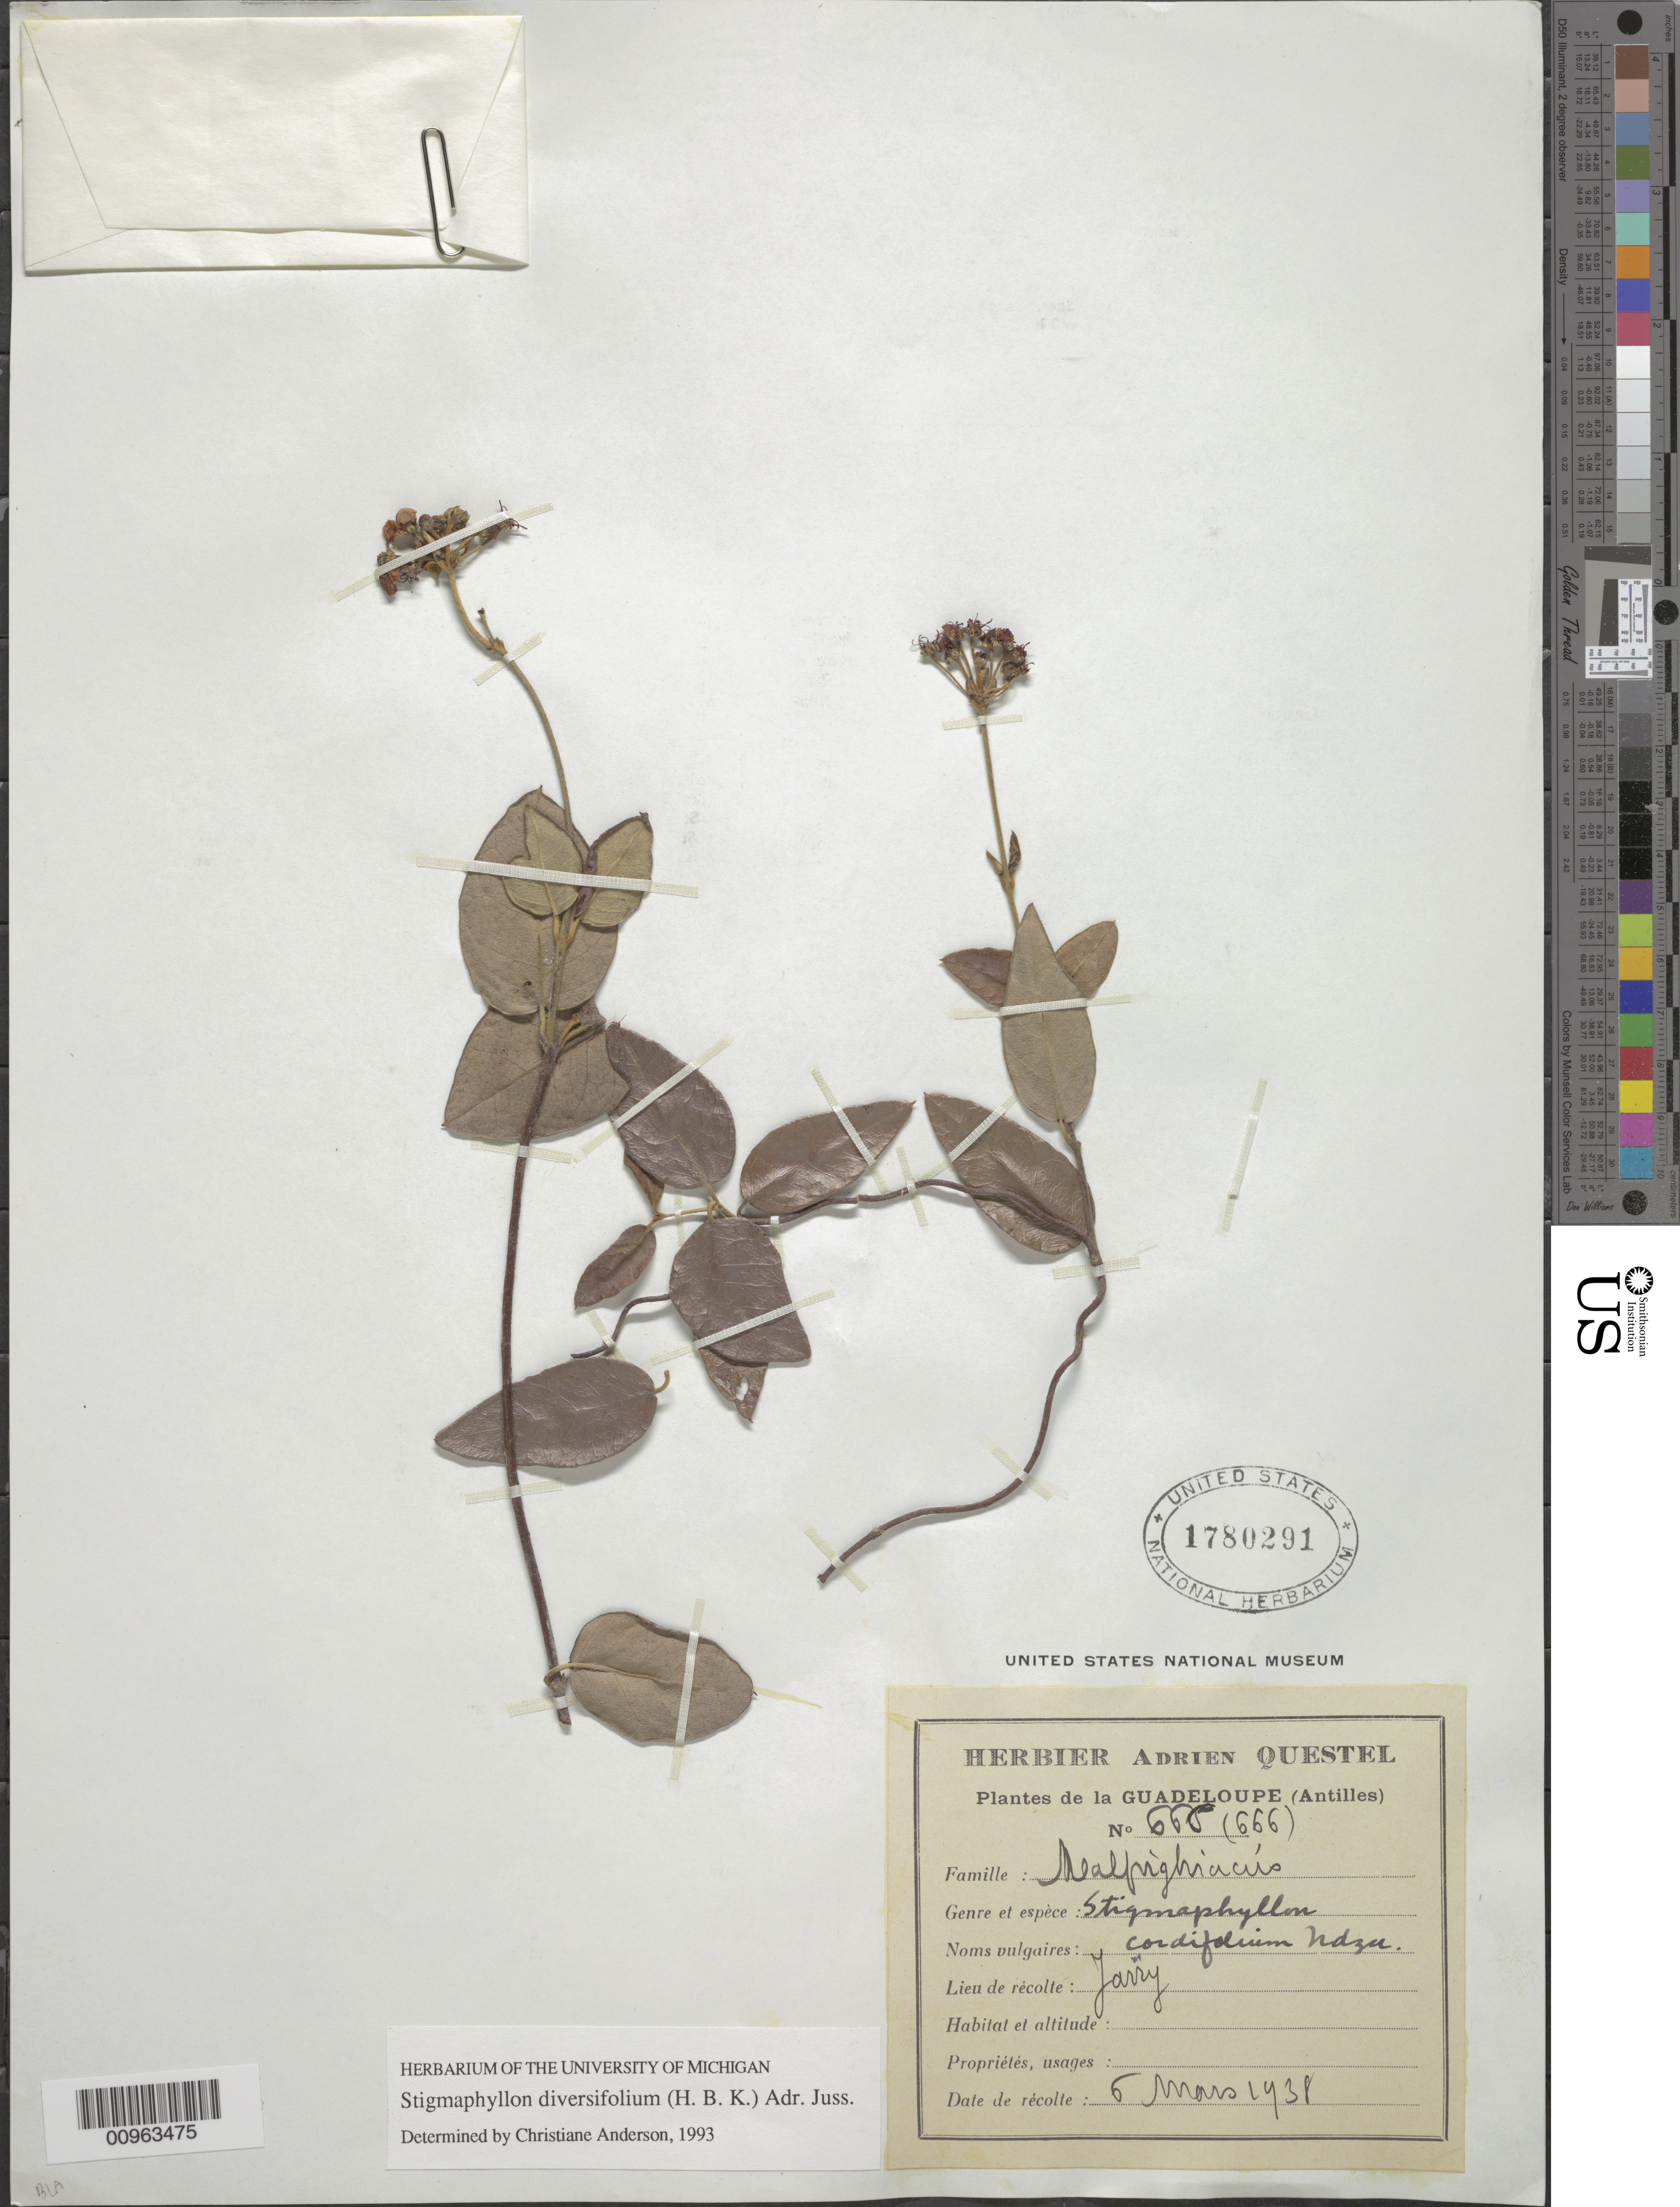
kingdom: Plantae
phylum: Tracheophyta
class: Magnoliopsida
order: Malpighiales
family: Malpighiaceae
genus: Stigmaphyllon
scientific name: Stigmaphyllon diversifolium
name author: (Kunth) A. Juss.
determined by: Anderson, C.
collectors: A. Questel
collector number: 666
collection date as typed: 06 Mar 1938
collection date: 1938-03-06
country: Guadeloupe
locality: Jarry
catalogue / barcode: US 1780291